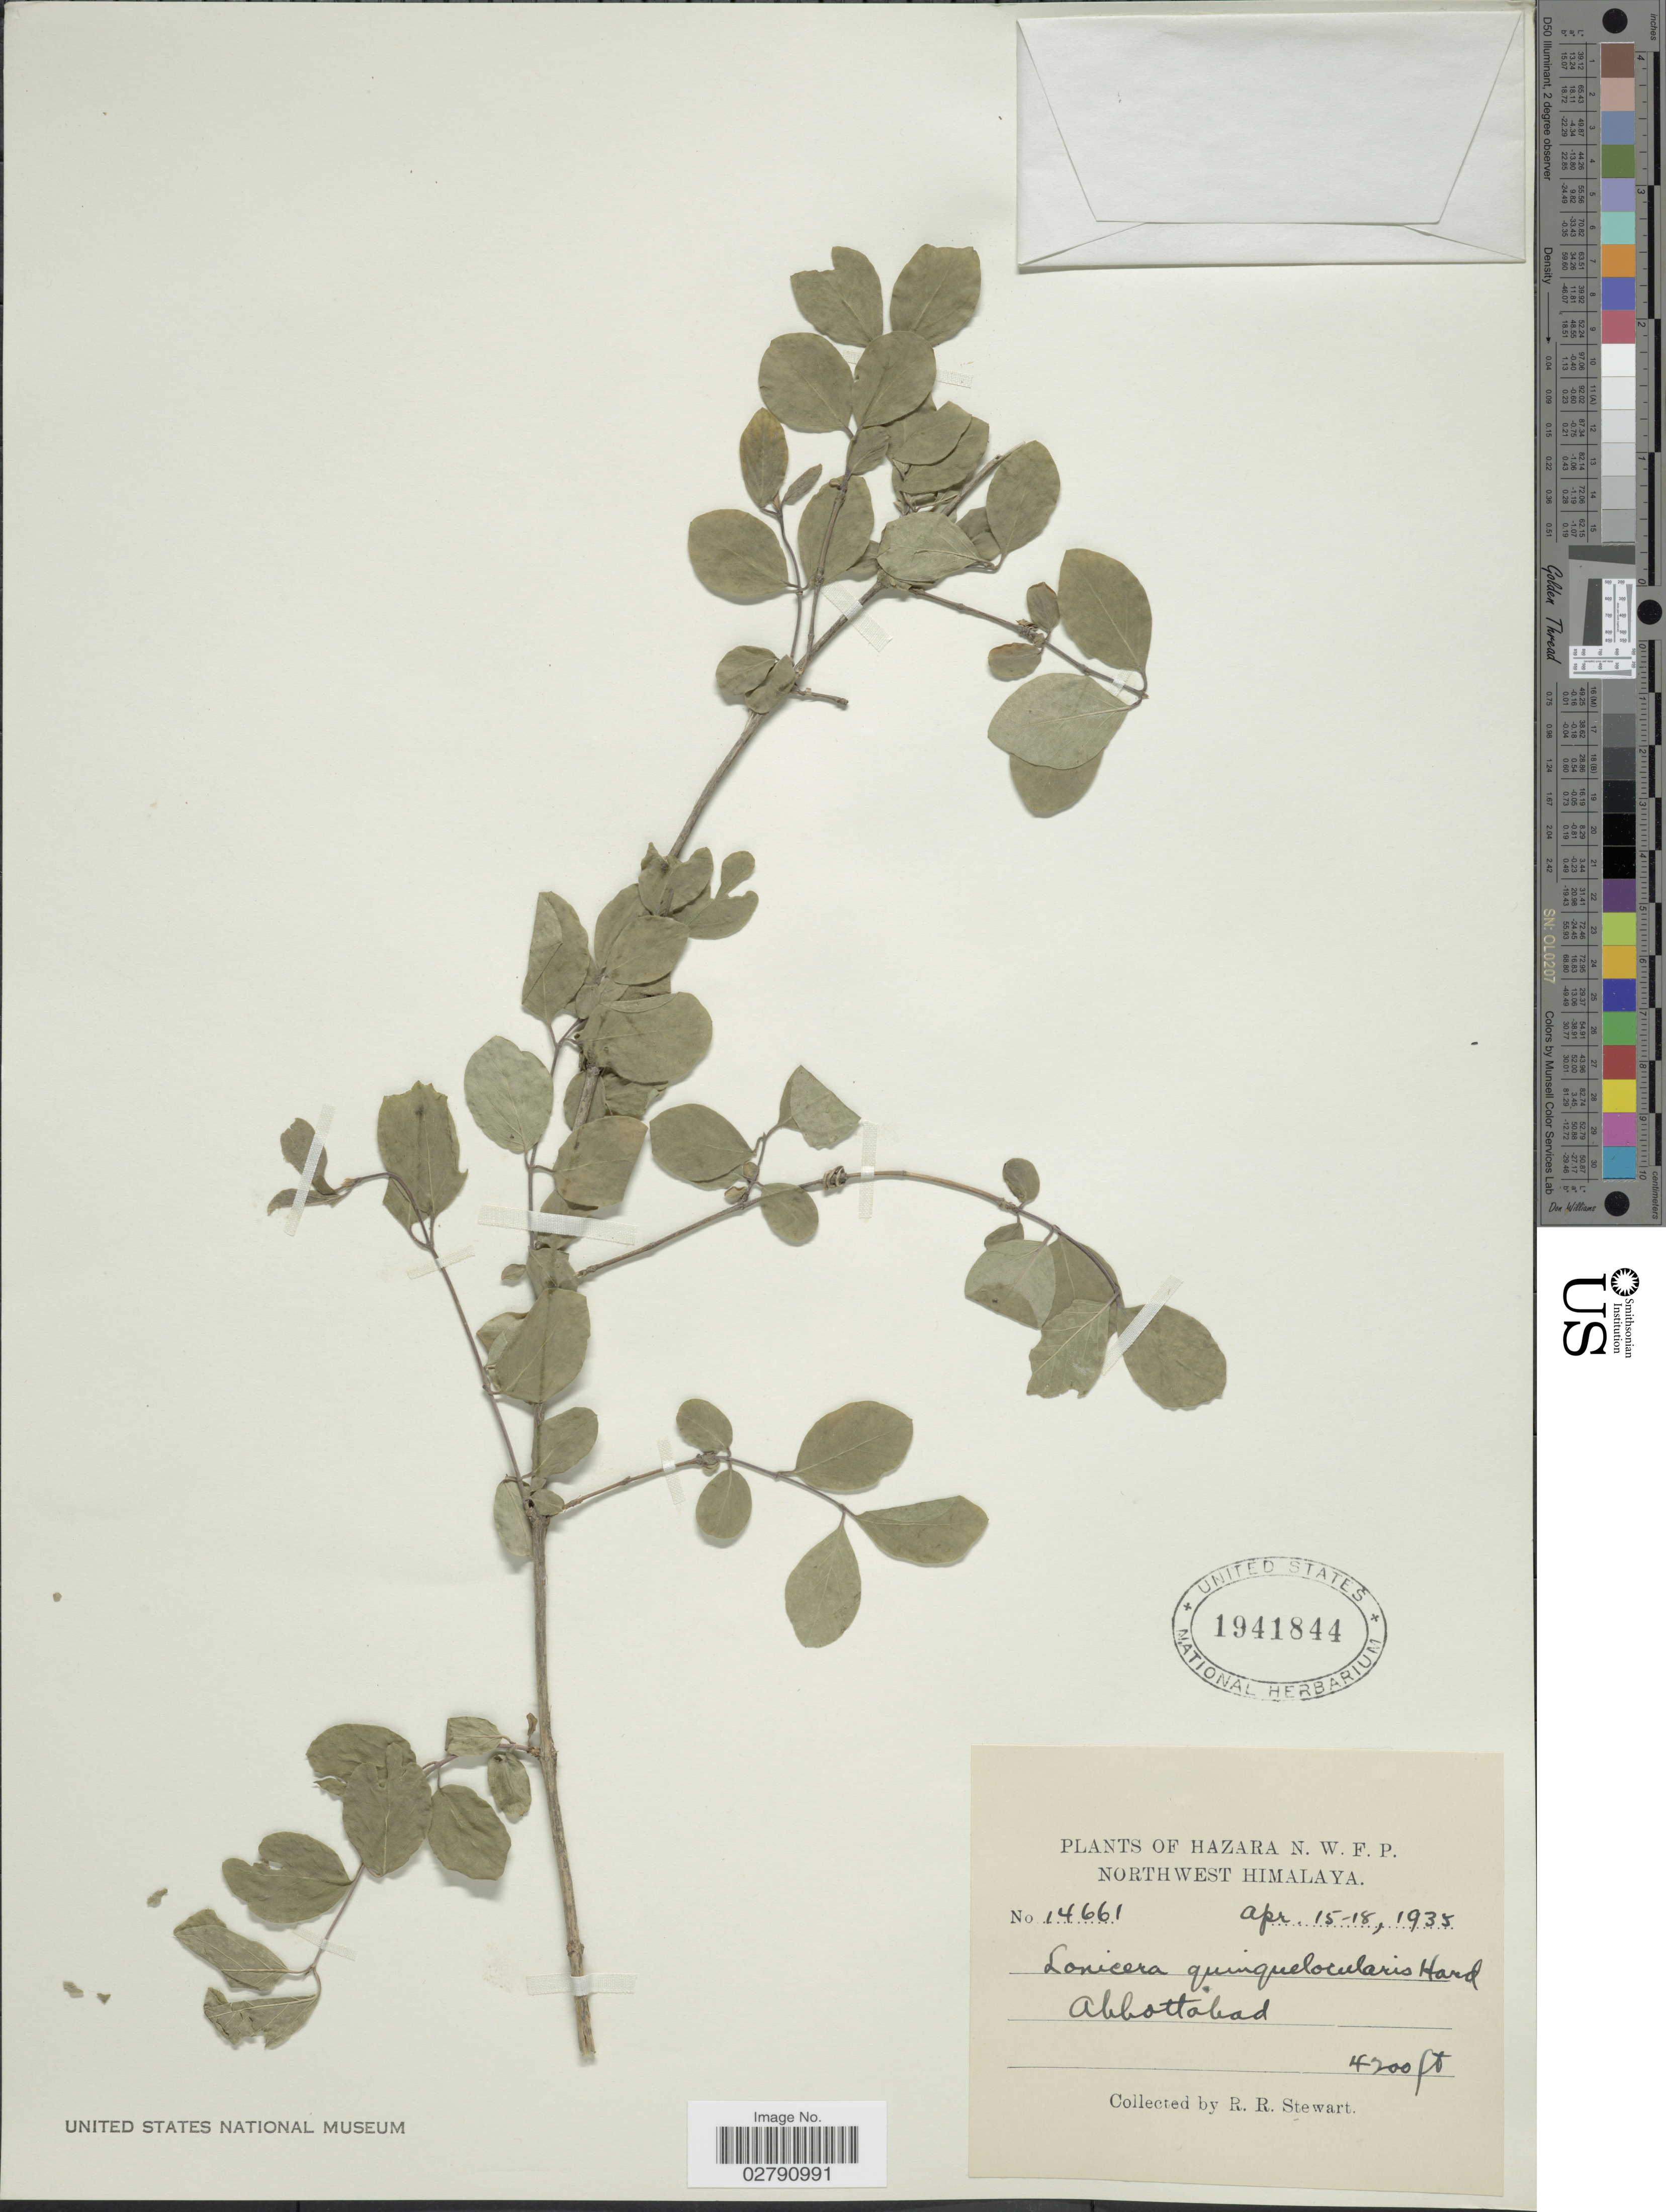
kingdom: Plantae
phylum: Tracheophyta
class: Magnoliopsida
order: Dipsacales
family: Caprifoliaceae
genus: Lonicera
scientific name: Lonicera quinquelocularis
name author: Hardw.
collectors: R. R. Stewart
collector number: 14661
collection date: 1935-04-15/1935-04-18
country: Pakistan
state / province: Khyber Pakhtunkhwa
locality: Hazara N.W.F.P. Northwest Himalaya. Abbottabad.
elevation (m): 1280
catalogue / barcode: US 1941844